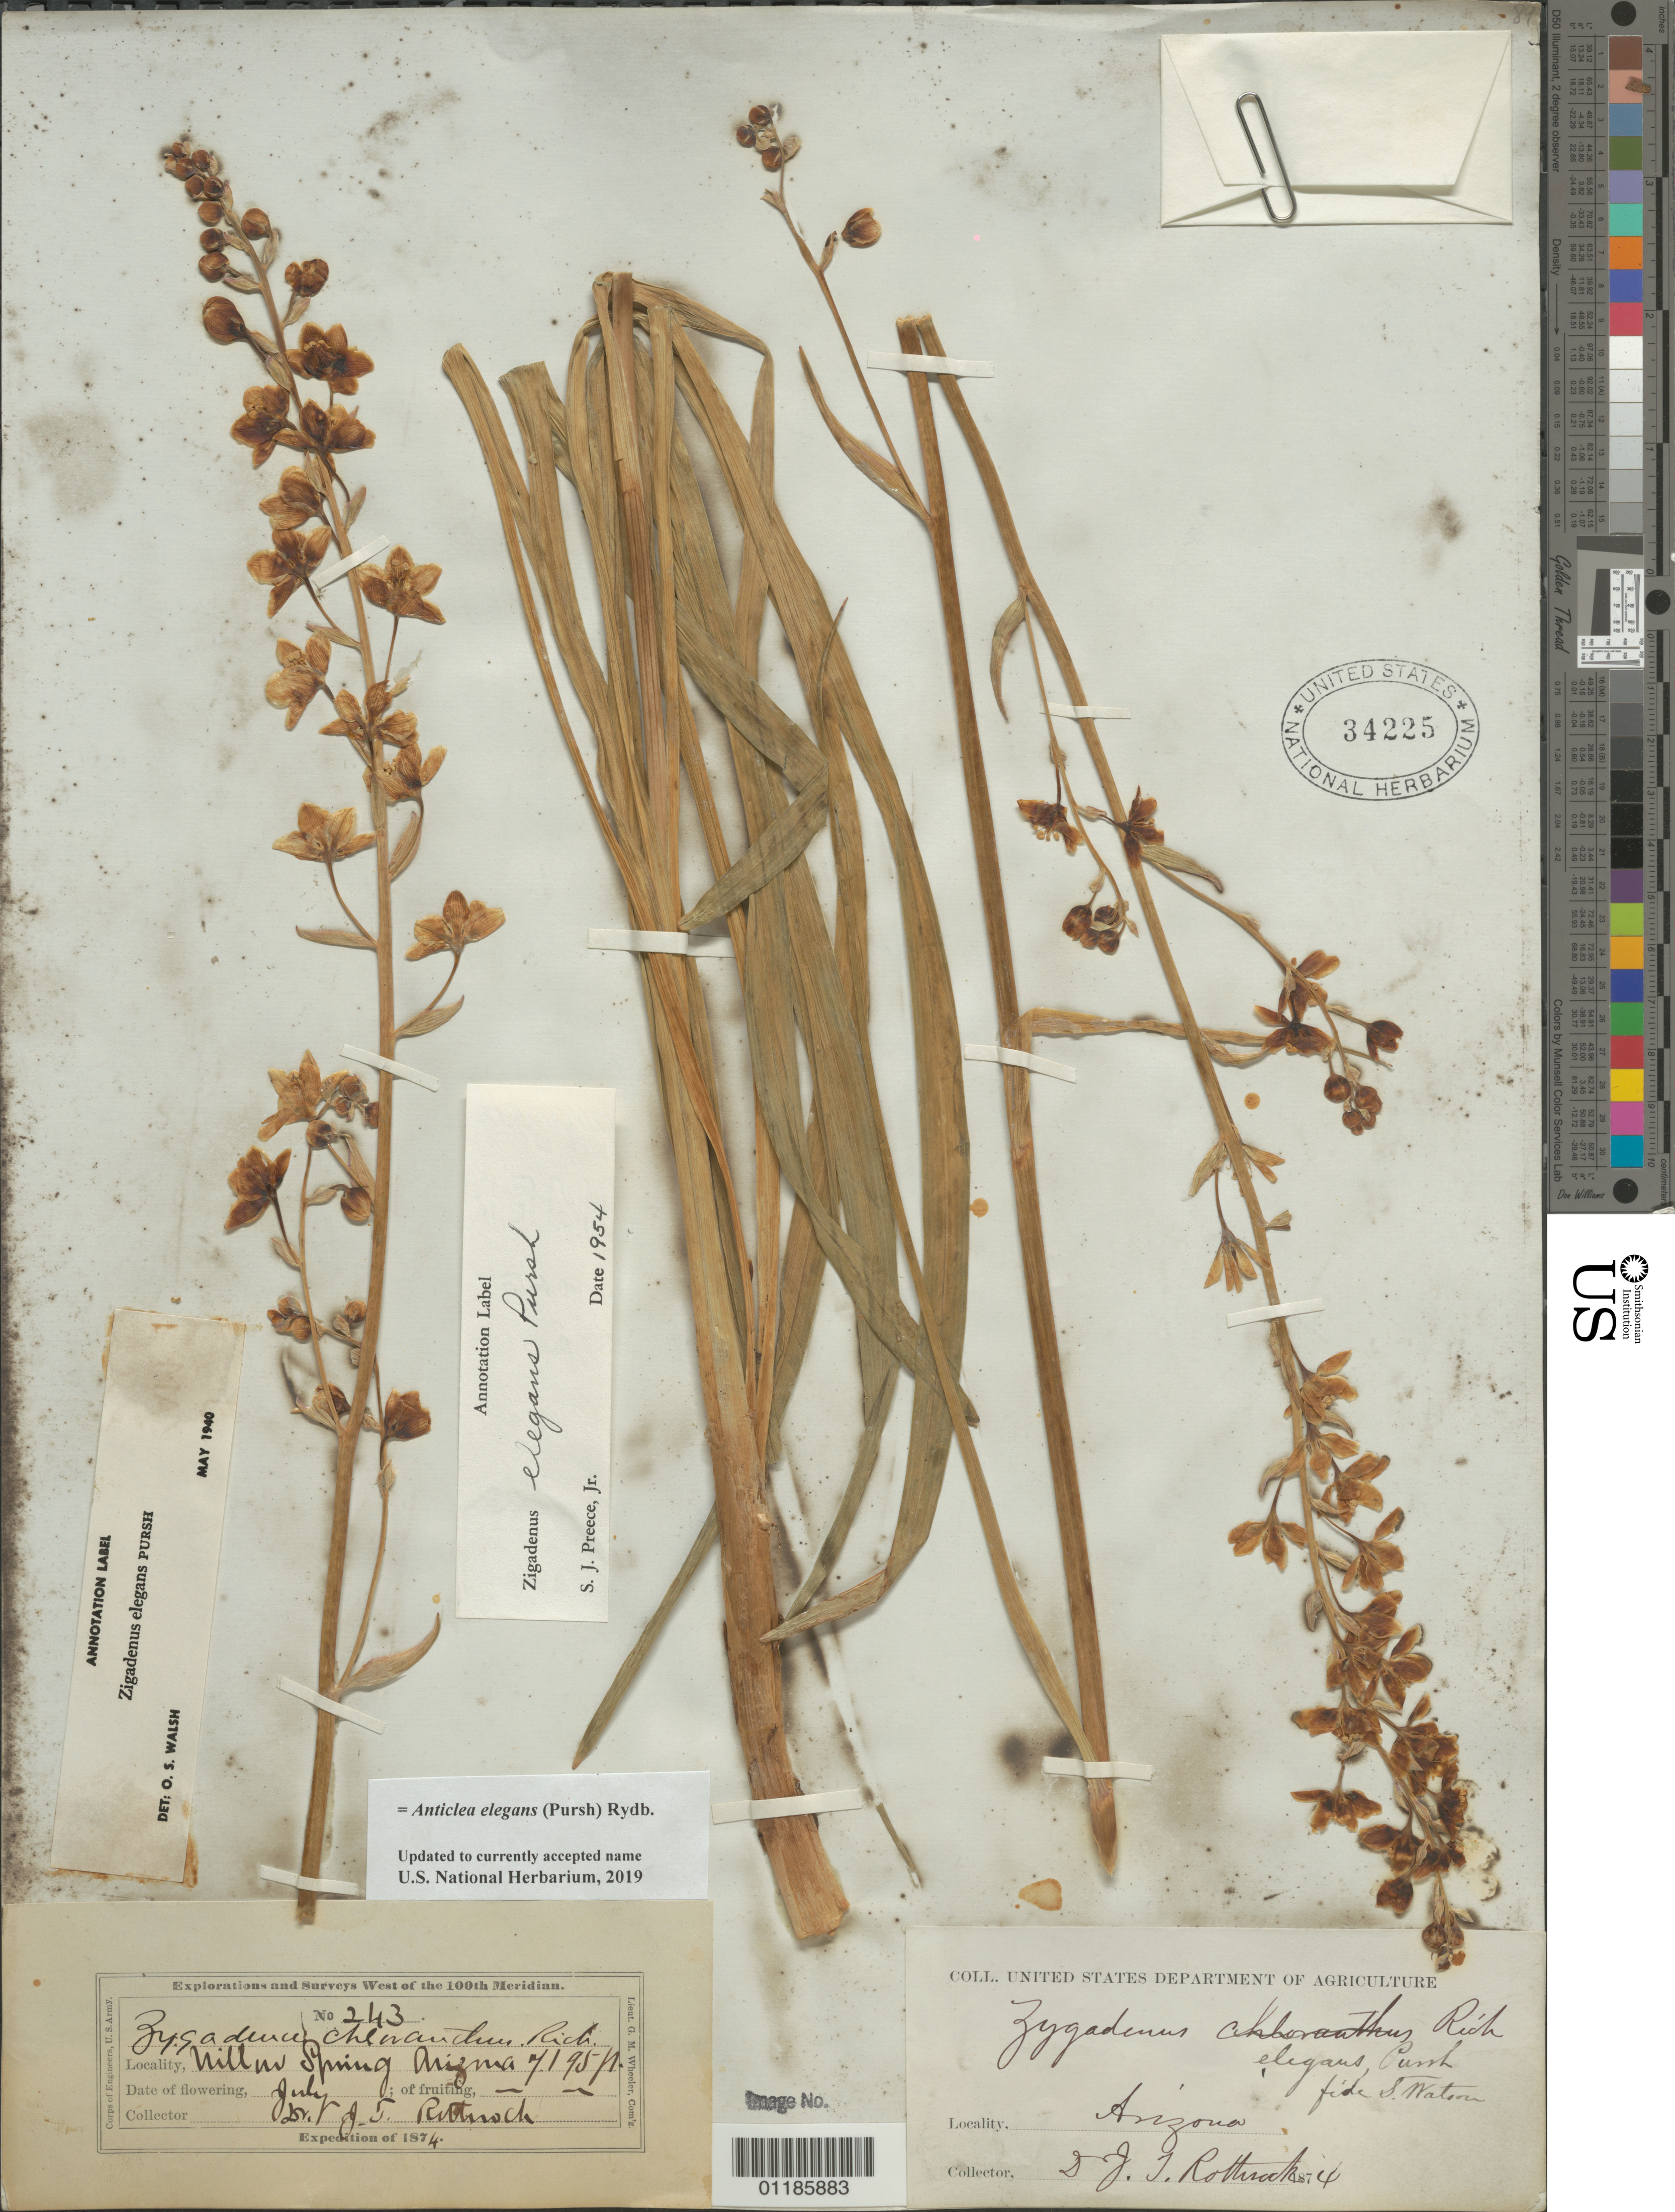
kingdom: Plantae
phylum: Tracheophyta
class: Liliopsida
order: Liliales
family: Melanthiaceae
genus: Anticlea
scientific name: Anticlea elegans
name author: (Pursh) Rydb.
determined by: Strong, Mark T., (BOT), Smithsonian Institution - National Museum of Natural History (UNITED STATES)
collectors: J. T. Rothrock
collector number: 243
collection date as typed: Jul 1874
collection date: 1874-07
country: United States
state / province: Arizona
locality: Willow Spring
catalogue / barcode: US 34225